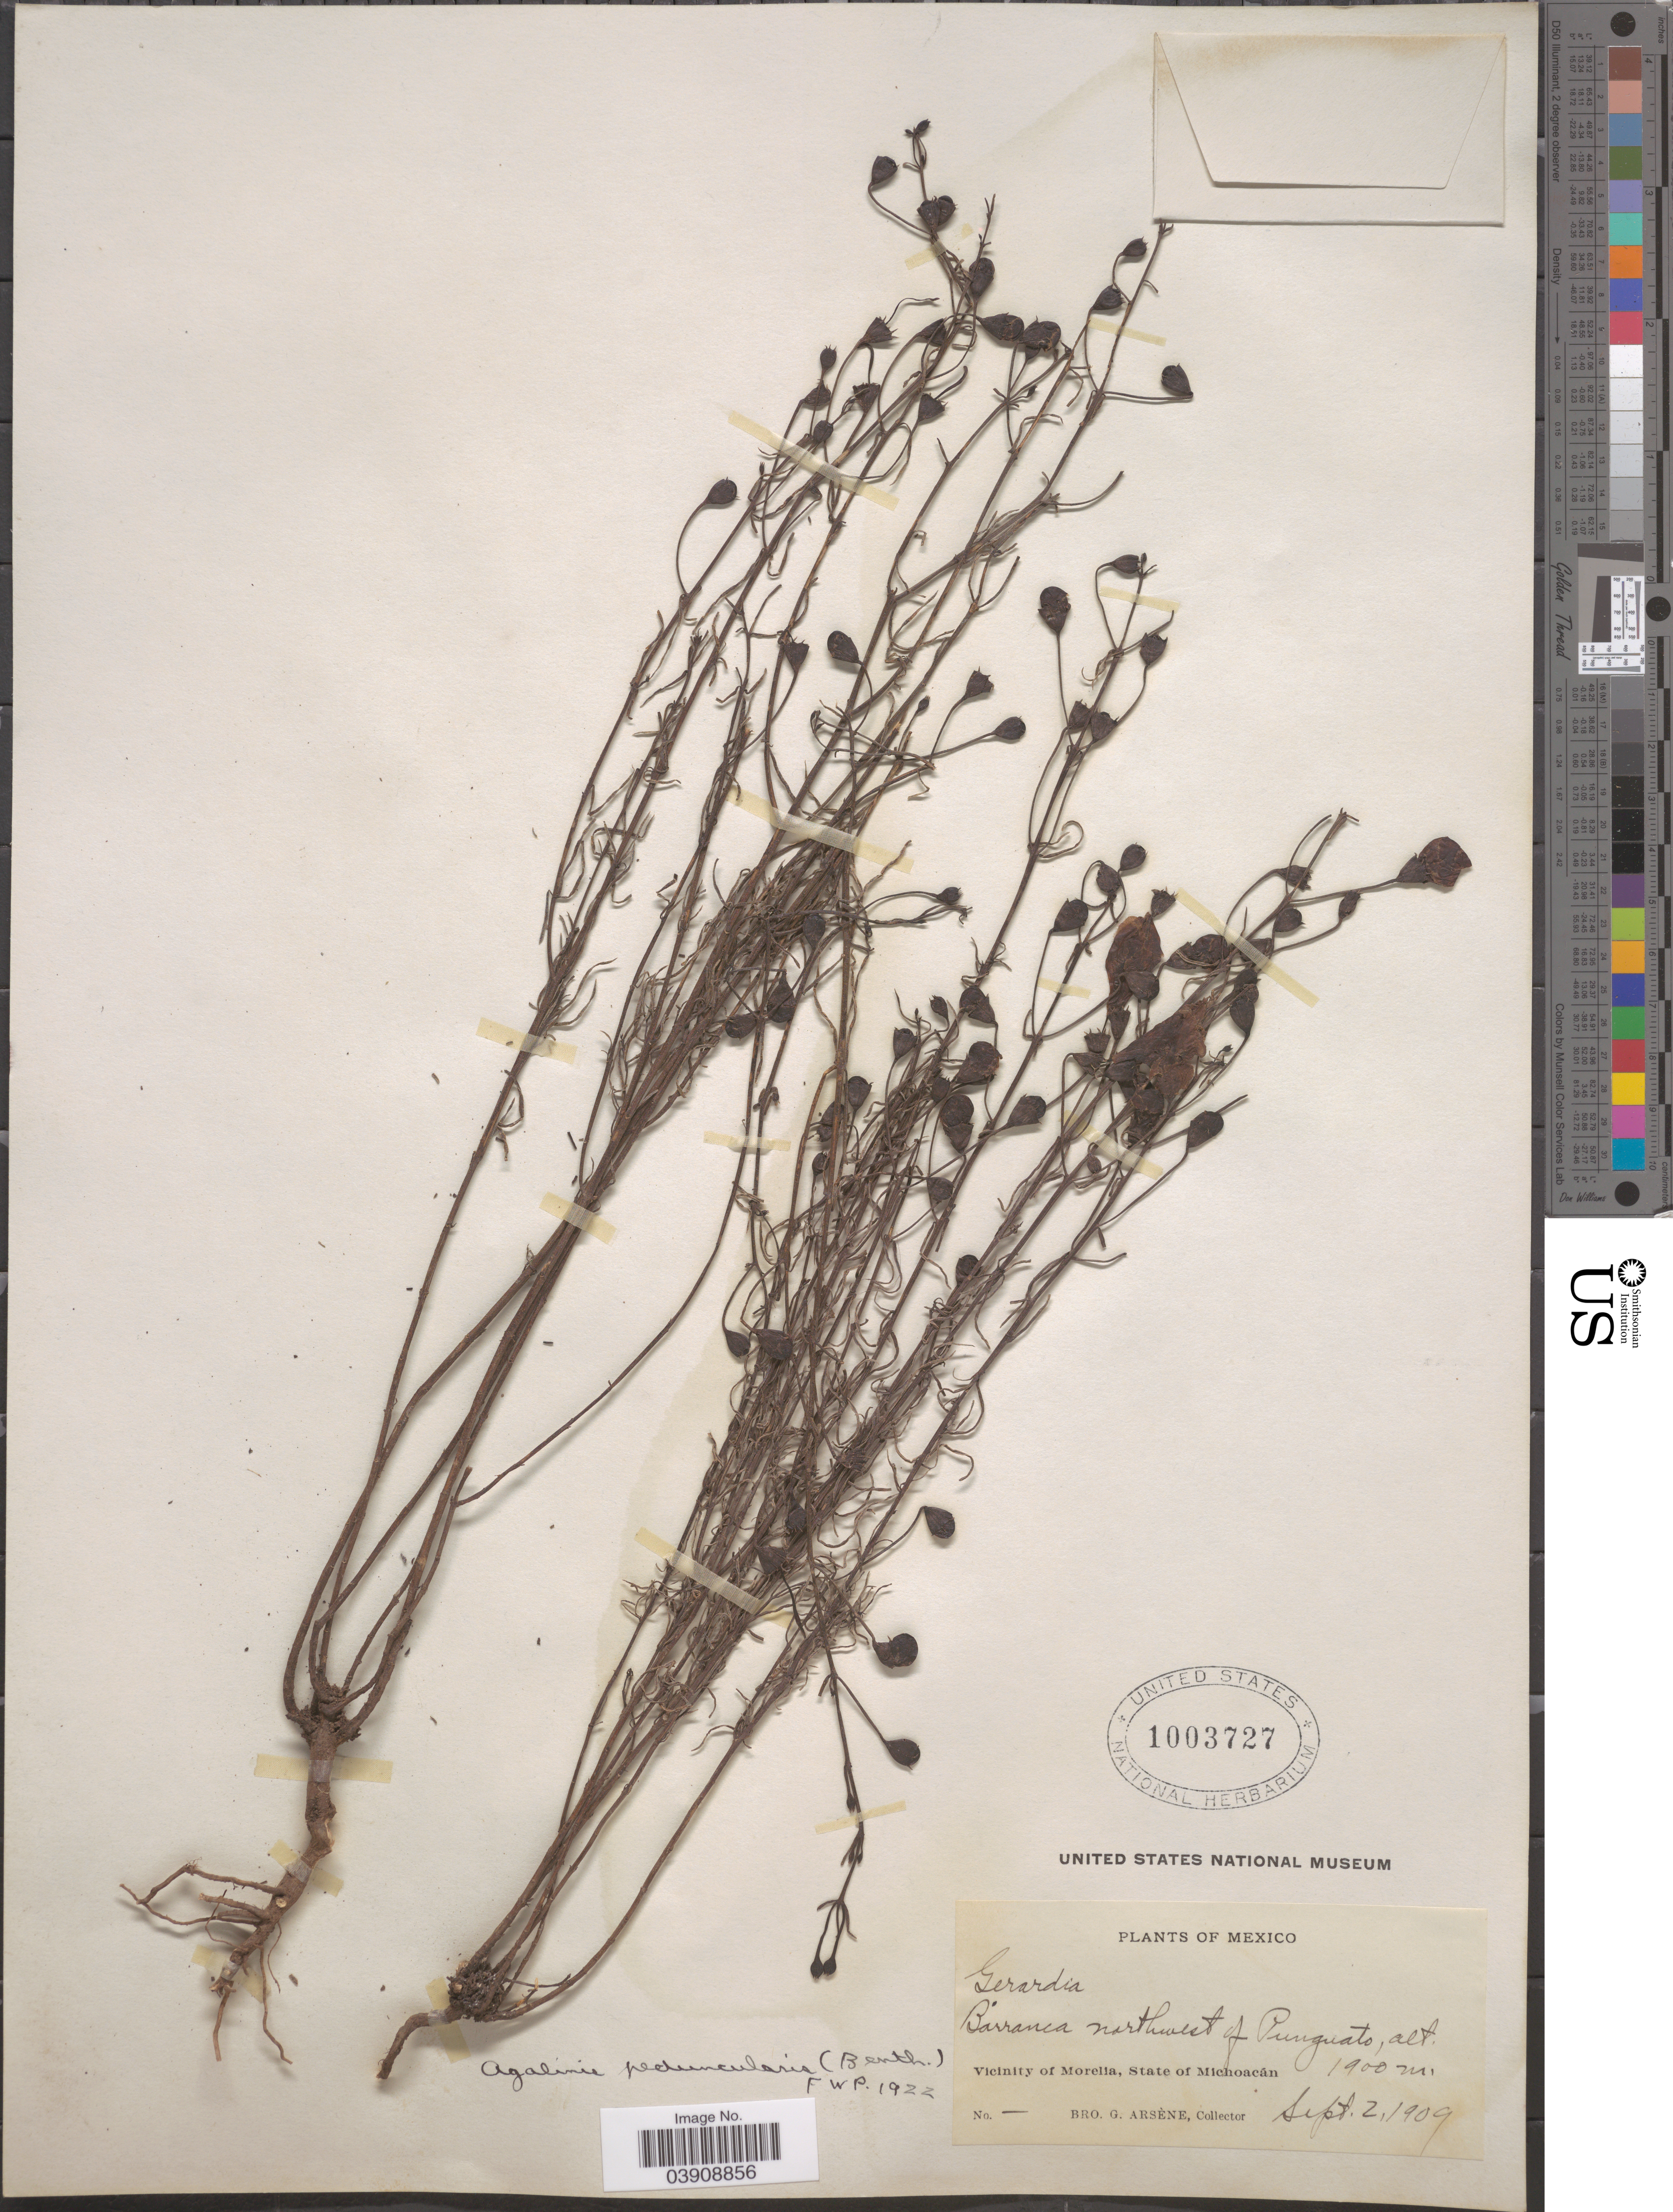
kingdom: Plantae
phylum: Tracheophyta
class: Magnoliopsida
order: Lamiales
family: Orobanchaceae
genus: Agalinis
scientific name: Agalinis peduncularis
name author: (Benth.) Pennell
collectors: Bro. G. Arsène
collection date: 1909-09-02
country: Mexico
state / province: Michoacán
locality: Barranca northwest of Punguato. Vicinity of Morelia.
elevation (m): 1900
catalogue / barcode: US 1003727